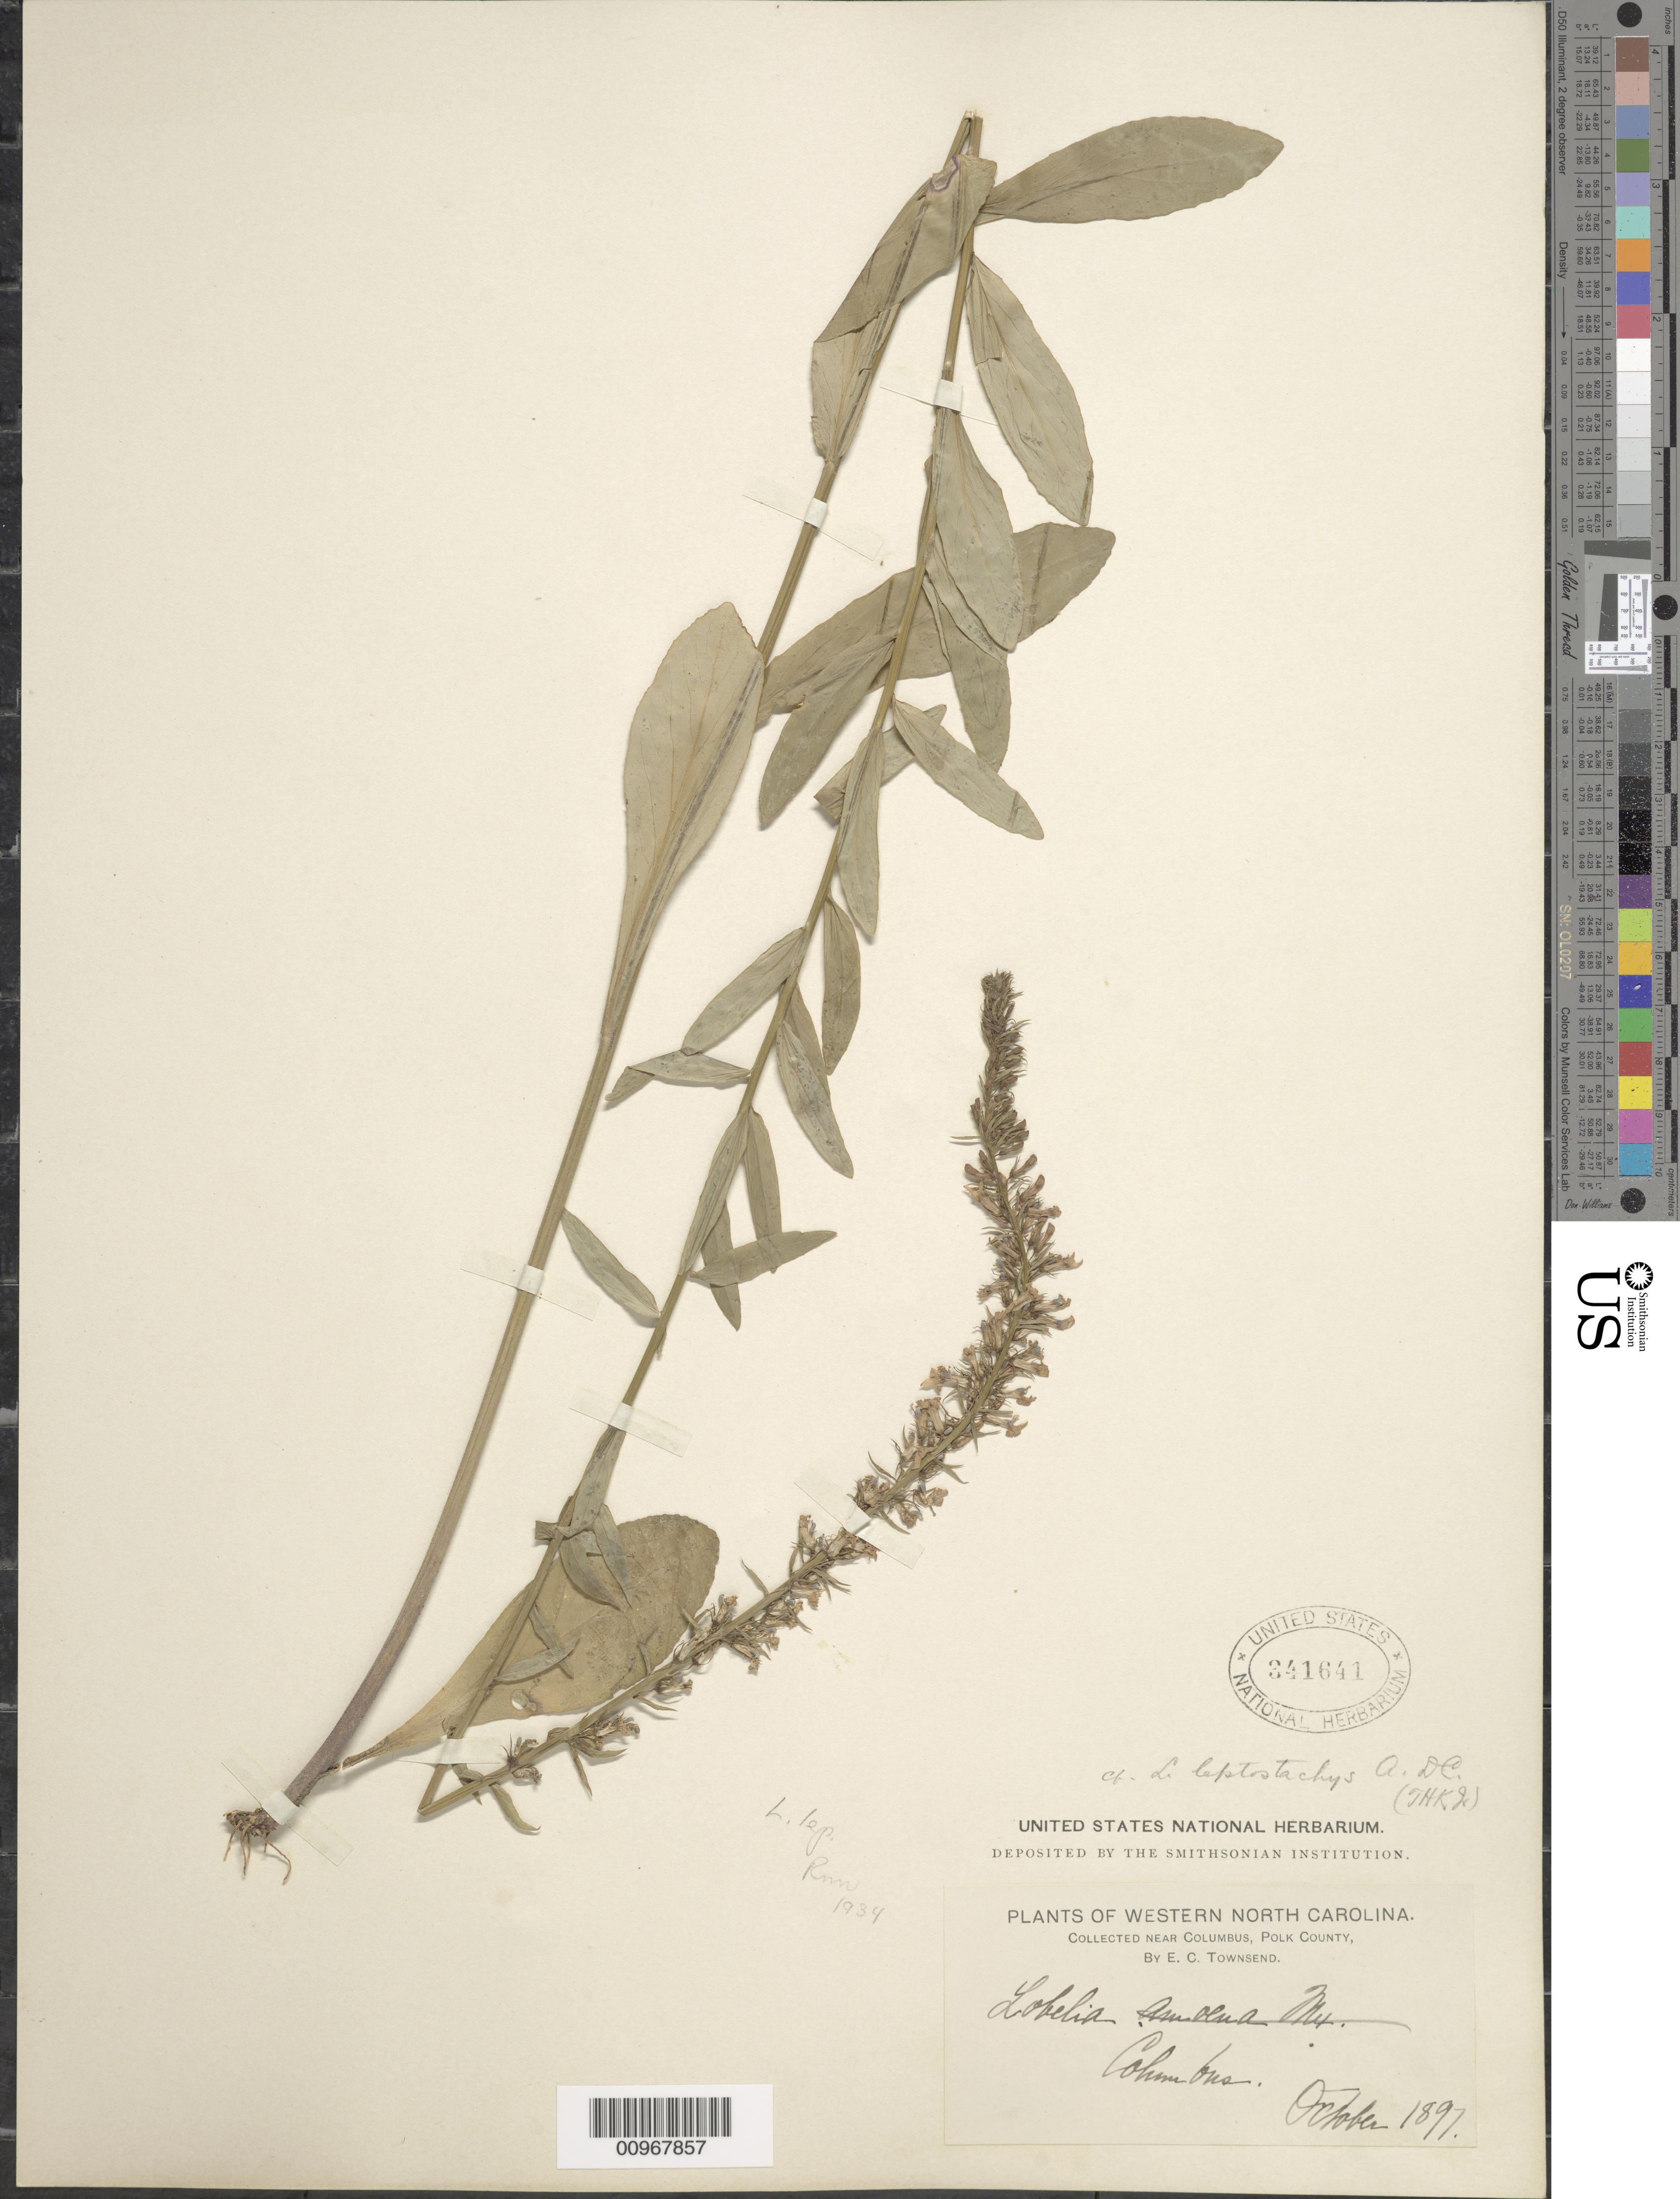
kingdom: Plantae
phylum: Tracheophyta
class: Magnoliopsida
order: Asterales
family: Campanulaceae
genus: Lobelia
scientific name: Lobelia leptostachys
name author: A. DC.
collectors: E. C. Townsend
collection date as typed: October 1897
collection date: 1897-10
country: United States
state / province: North Carolina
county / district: Polk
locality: Near Columbus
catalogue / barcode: US 341641